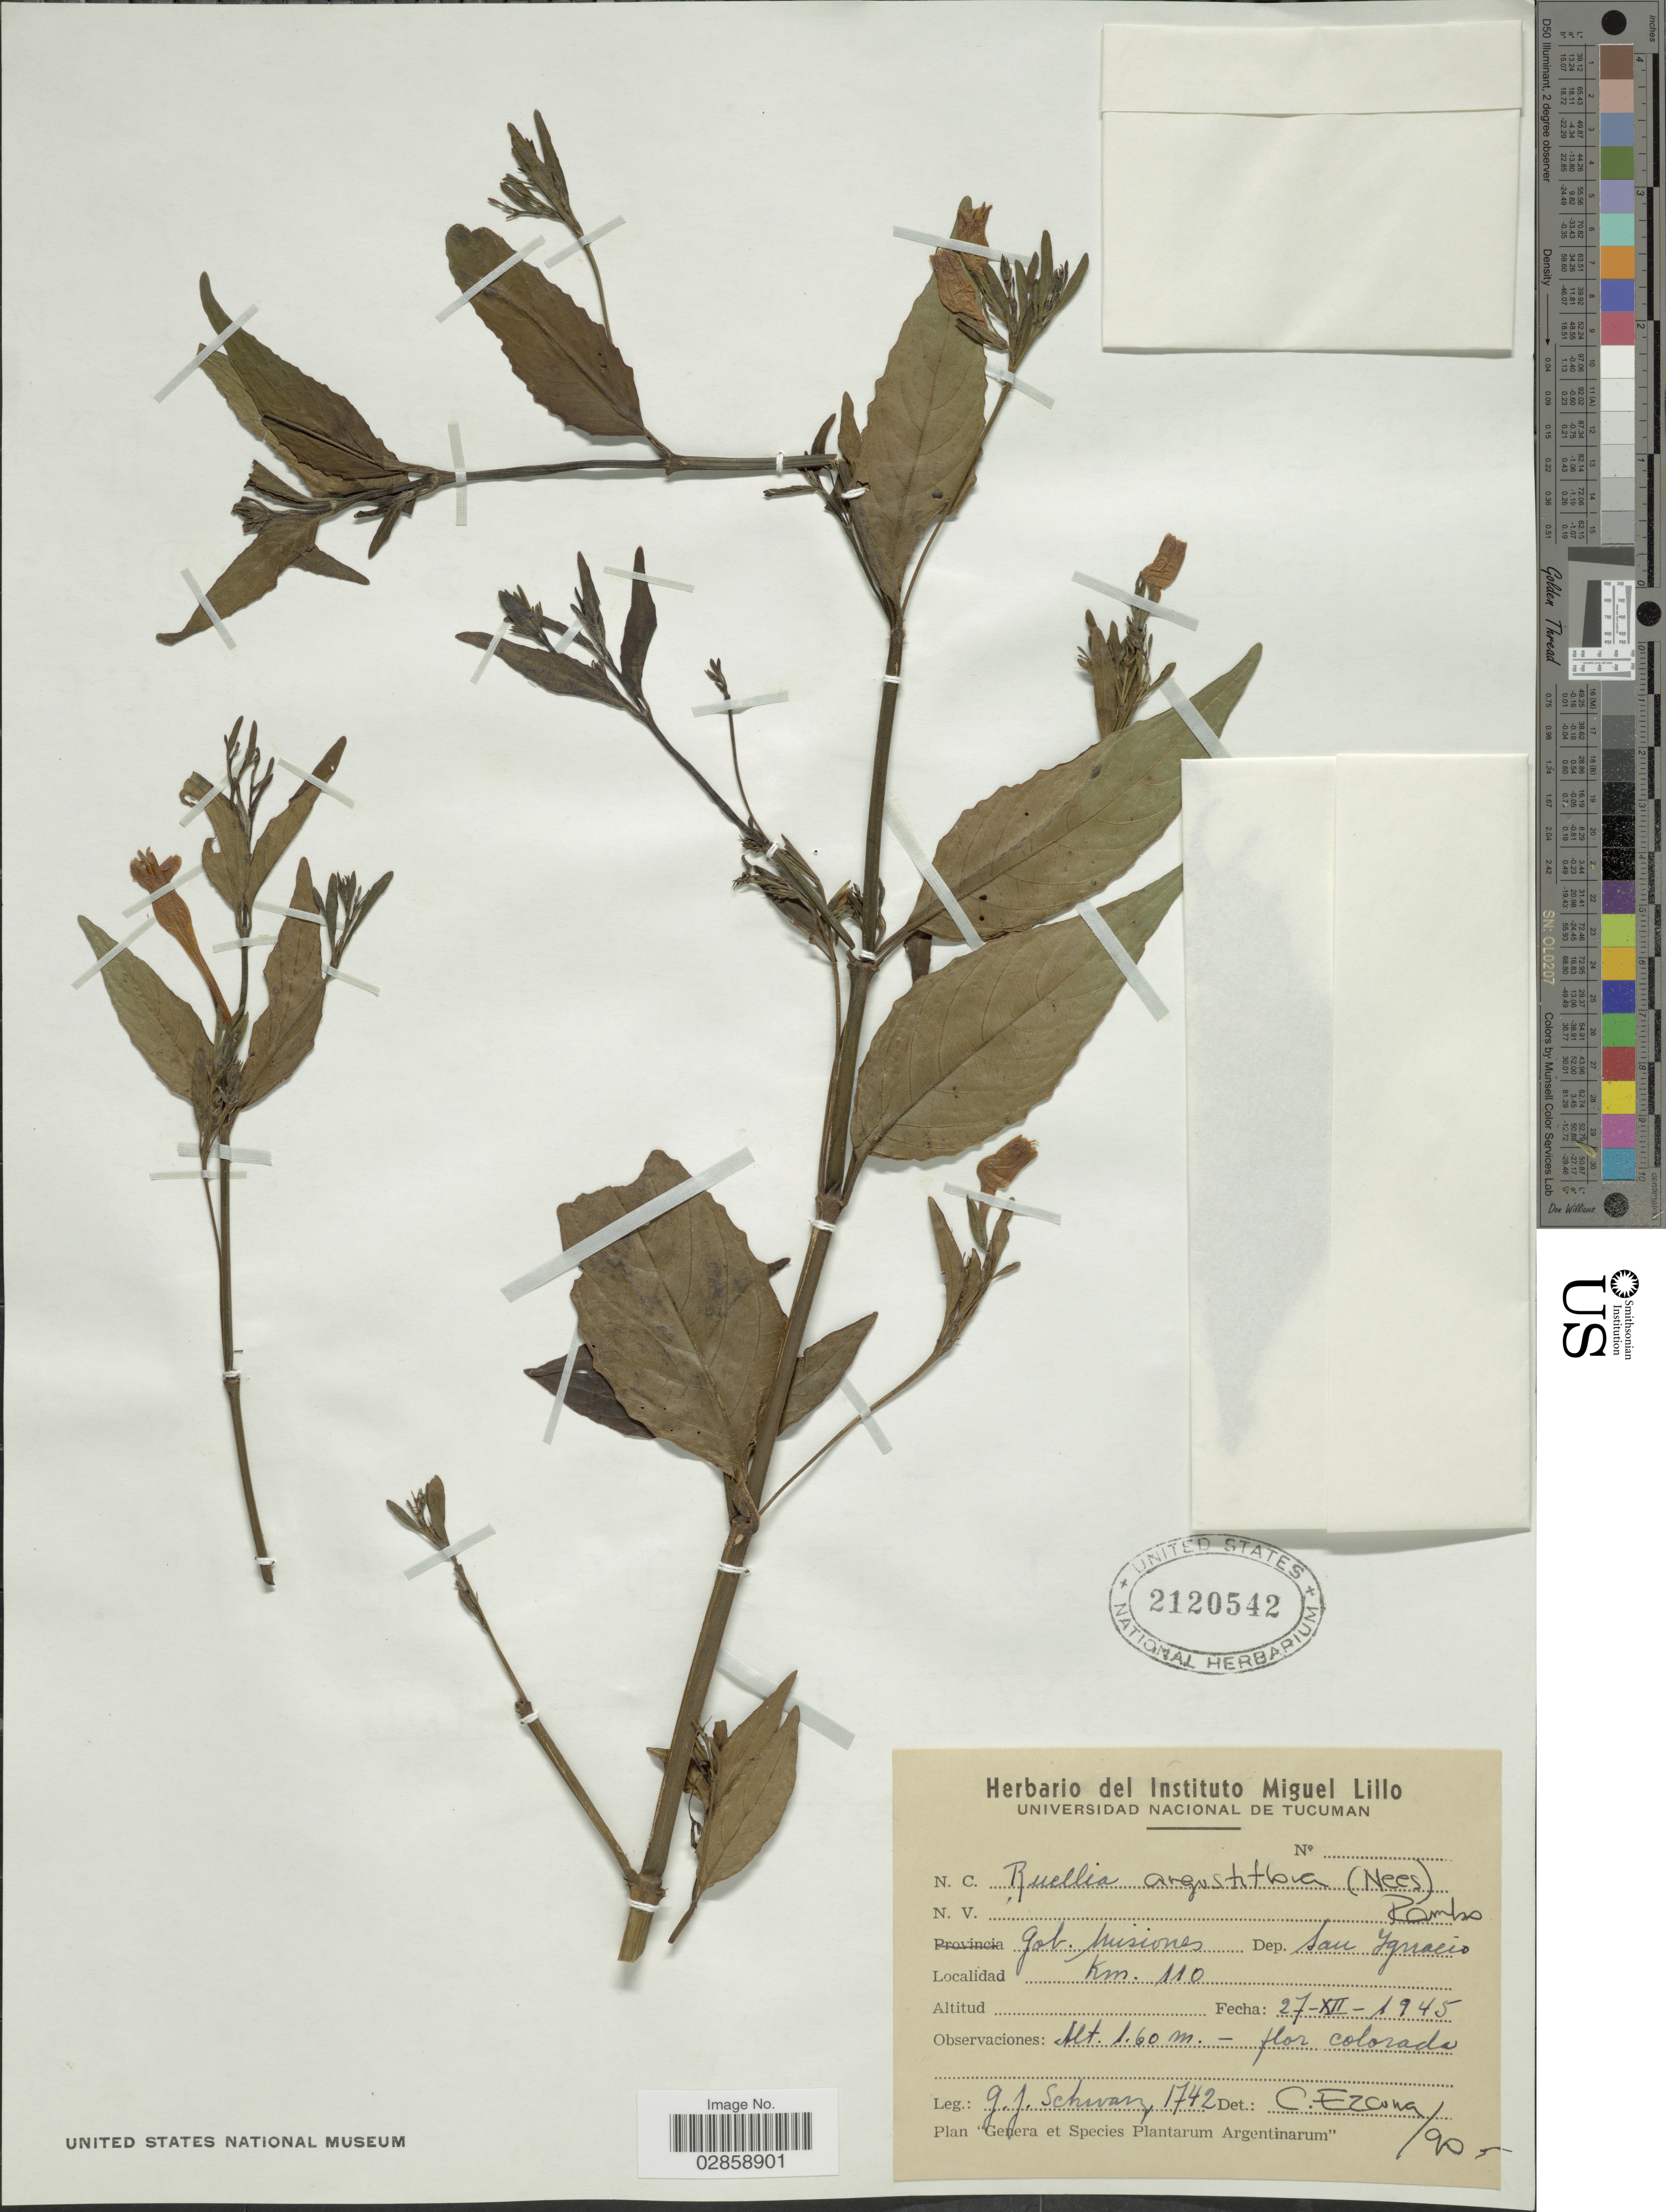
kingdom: Plantae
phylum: Tracheophyta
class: Magnoliopsida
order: Lamiales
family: Acanthaceae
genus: Ruellia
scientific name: Ruellia angustiflora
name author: (Nees) Lindau ex Rambo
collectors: G. J. Schwarz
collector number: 1742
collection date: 1945-12-27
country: Argentina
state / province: Misiones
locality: Gob. Misiones. Dep. San Ignacio. Km. 110.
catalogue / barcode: US 2120542